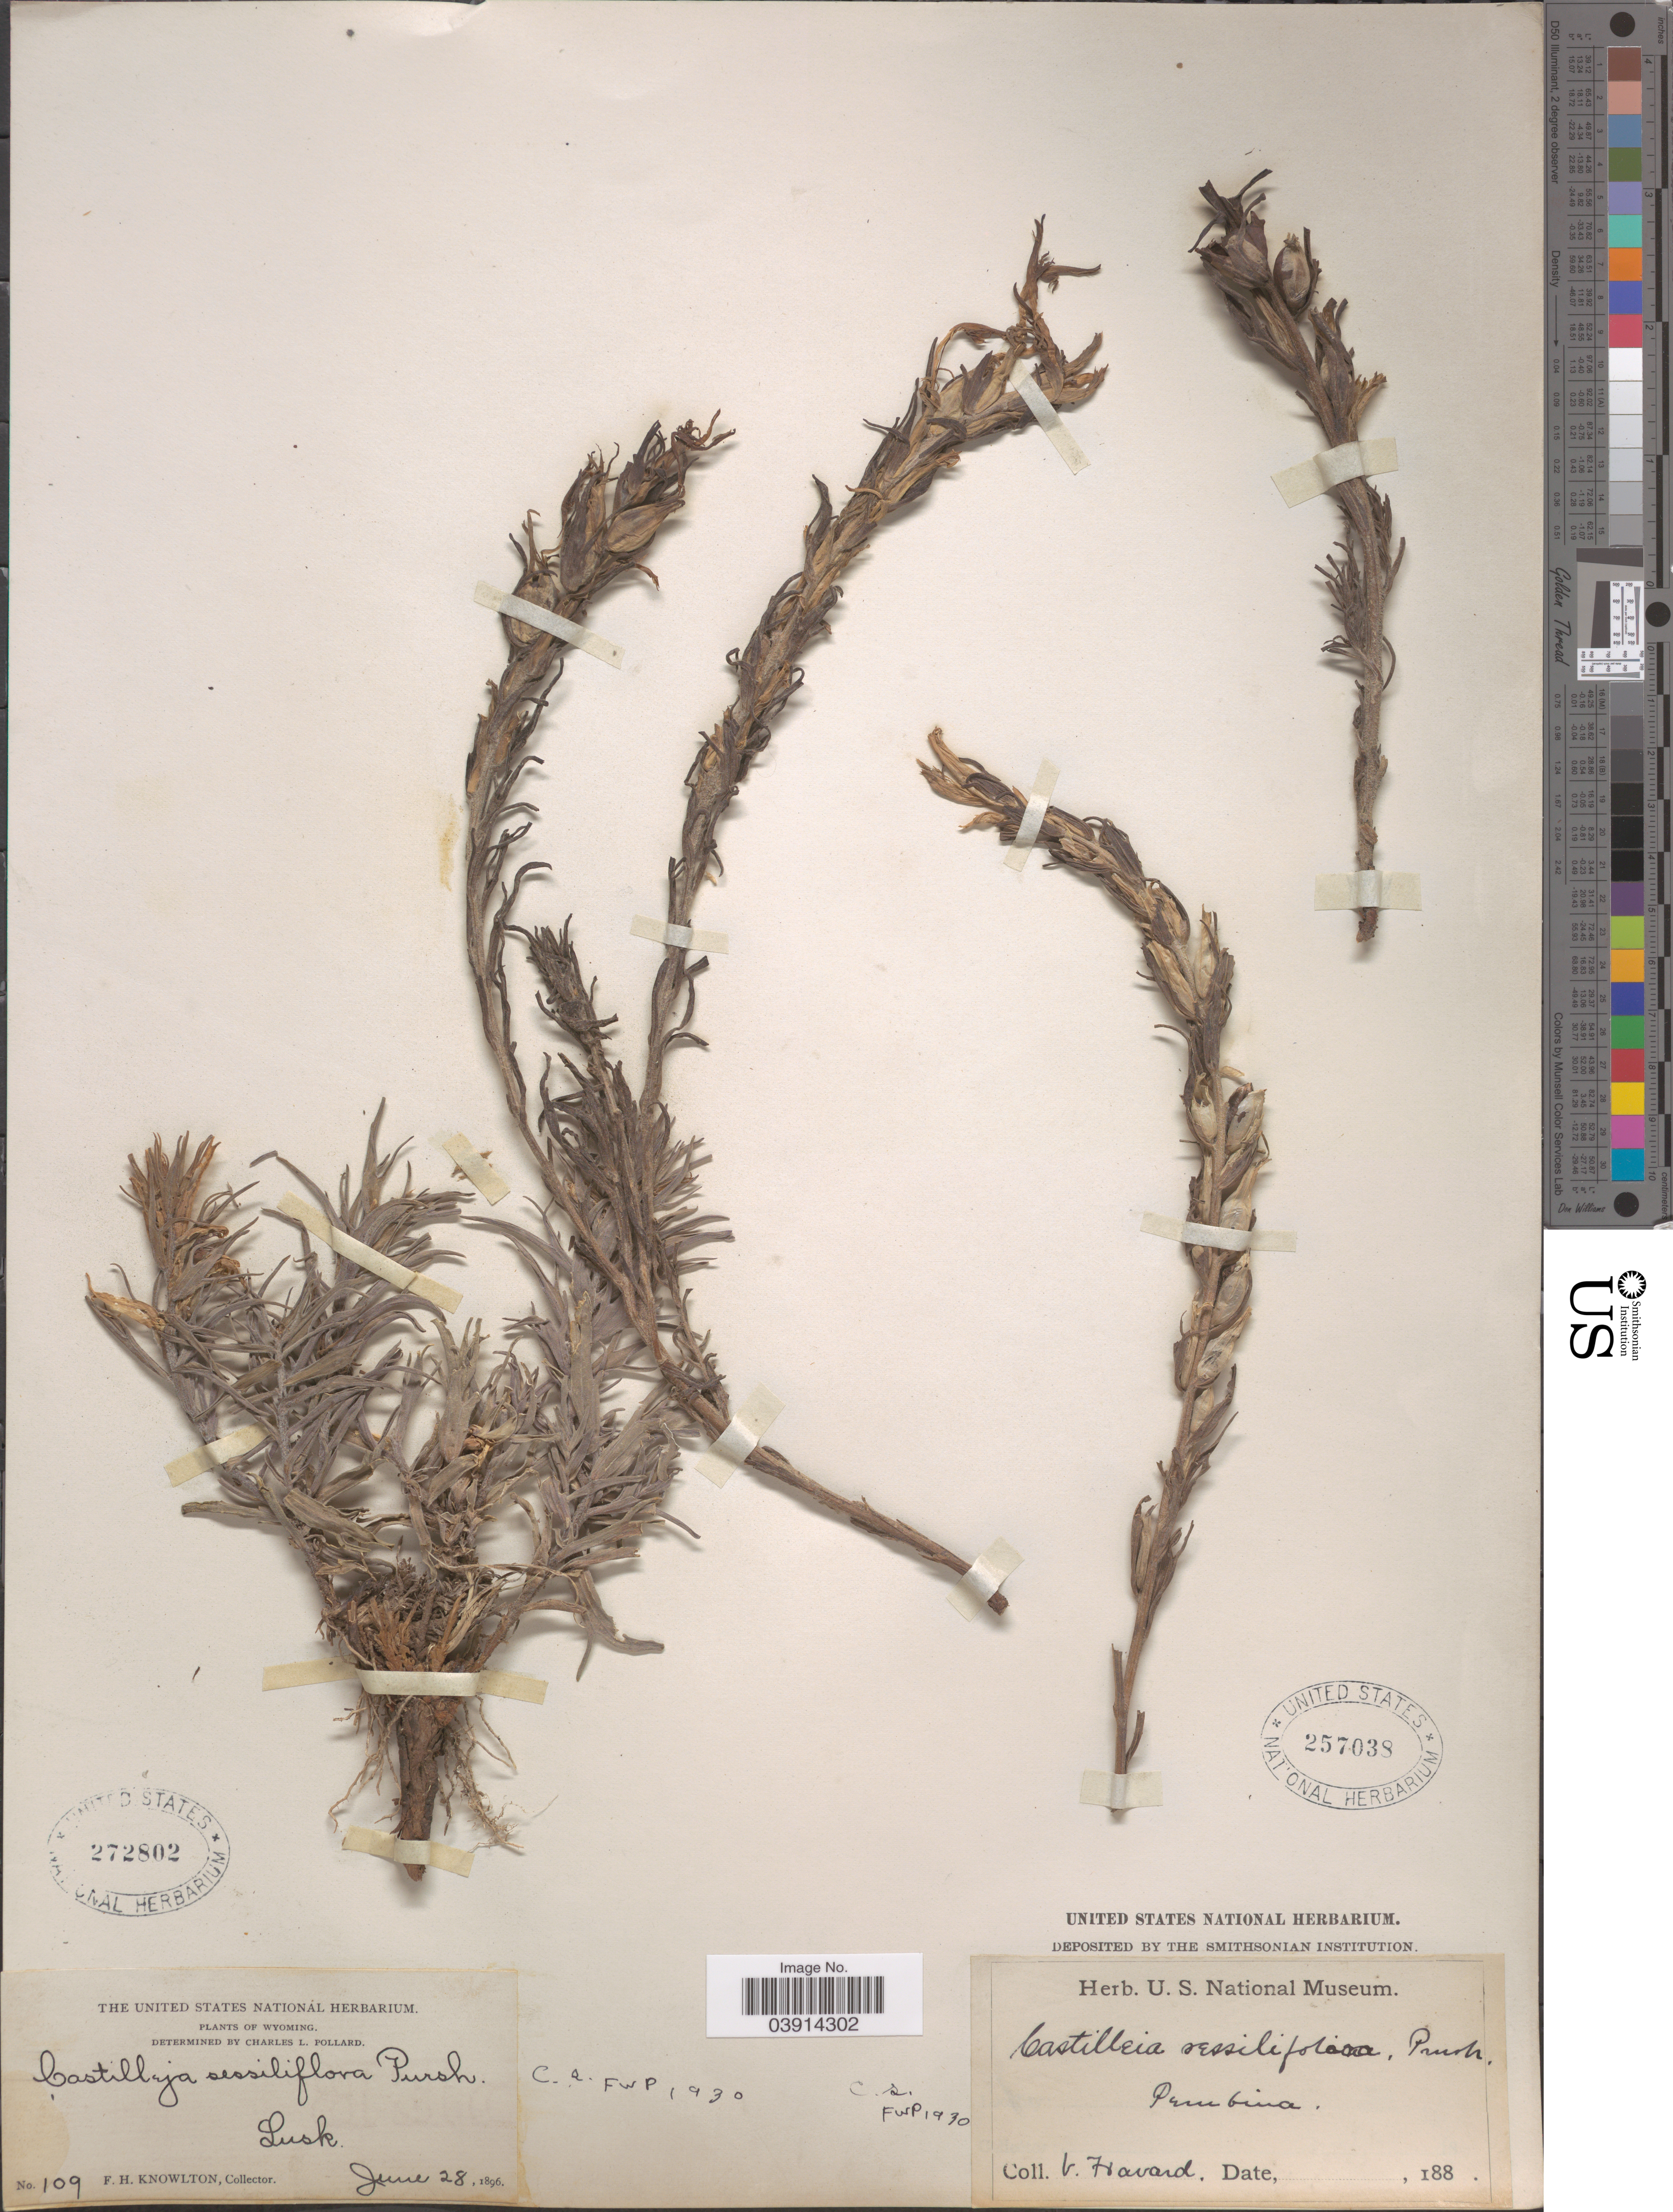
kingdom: Plantae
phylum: Tracheophyta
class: Magnoliopsida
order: Lamiales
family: Orobanchaceae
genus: Castilleja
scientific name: Castilleja sessiliflora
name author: Pursh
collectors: V. Havard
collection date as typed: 188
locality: Pembina.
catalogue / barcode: US 257038